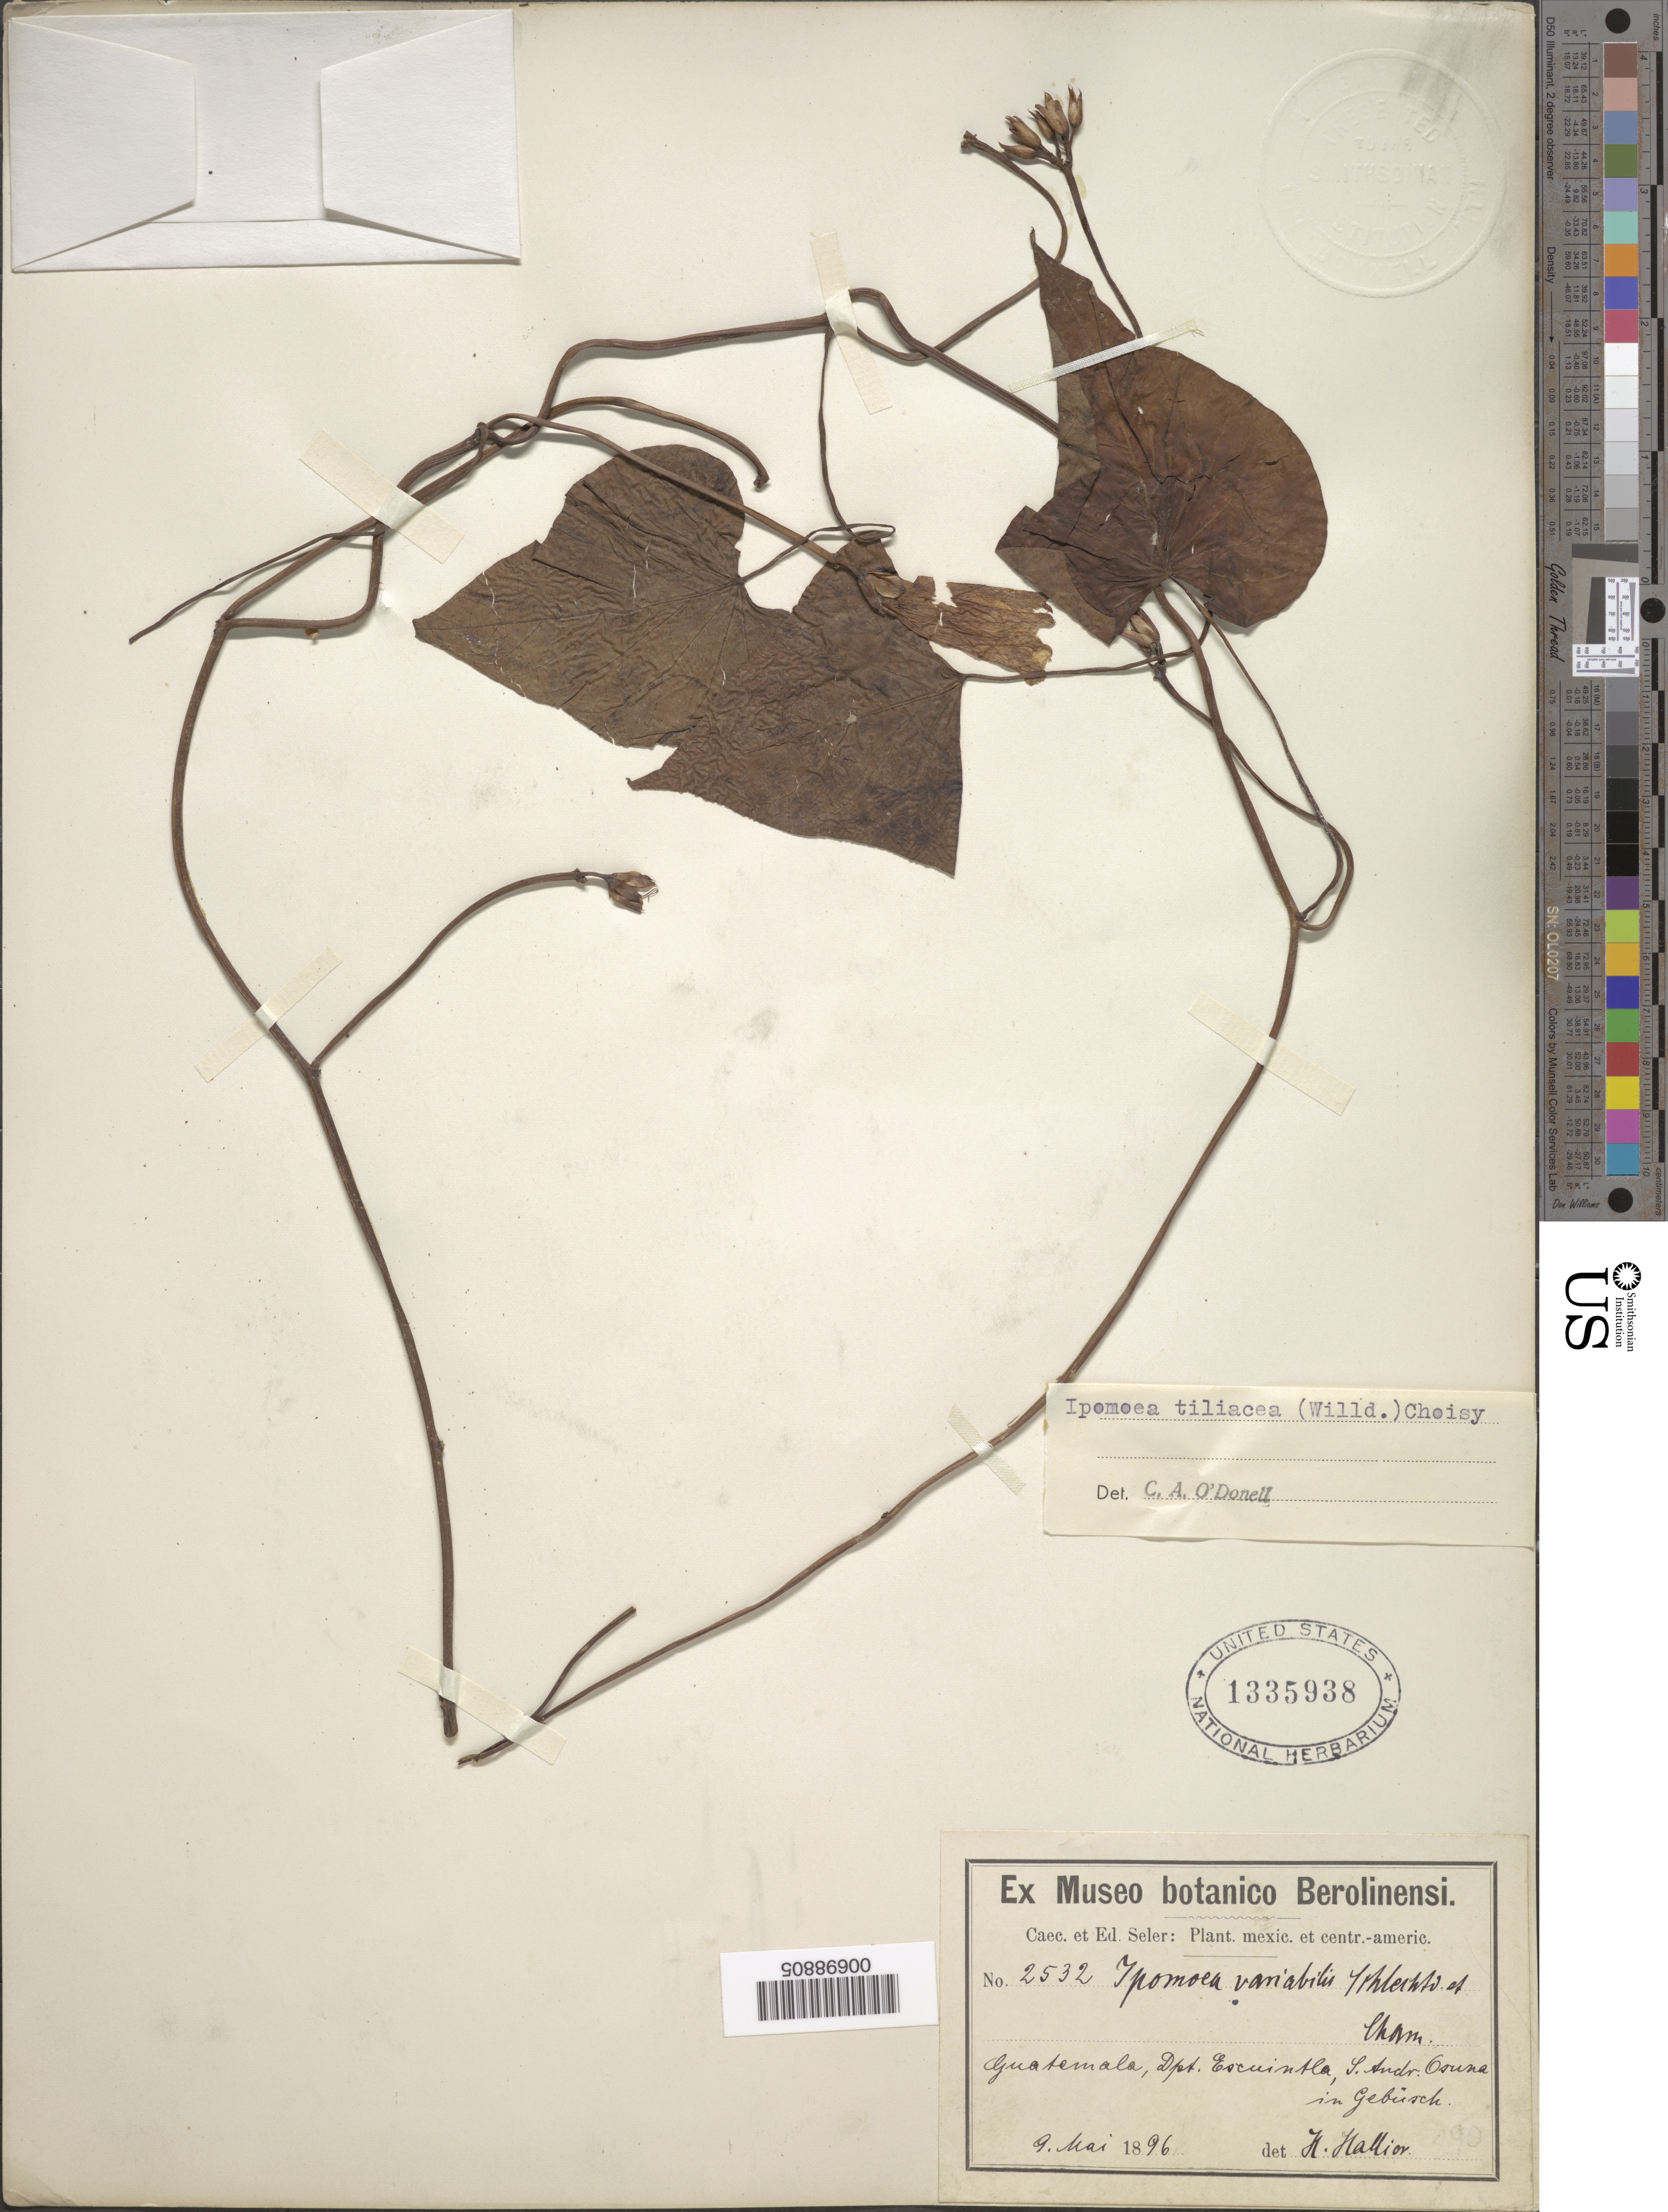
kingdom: Plantae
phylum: Tracheophyta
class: Magnoliopsida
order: Solanales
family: Convolvulaceae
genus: Ipomoea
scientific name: Ipomoea tiliacea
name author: (Willd.) Choisy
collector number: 2532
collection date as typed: May 1896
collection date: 1896-05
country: Guatemala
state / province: Escuintla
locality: San Andres Osuna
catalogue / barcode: US 1335938